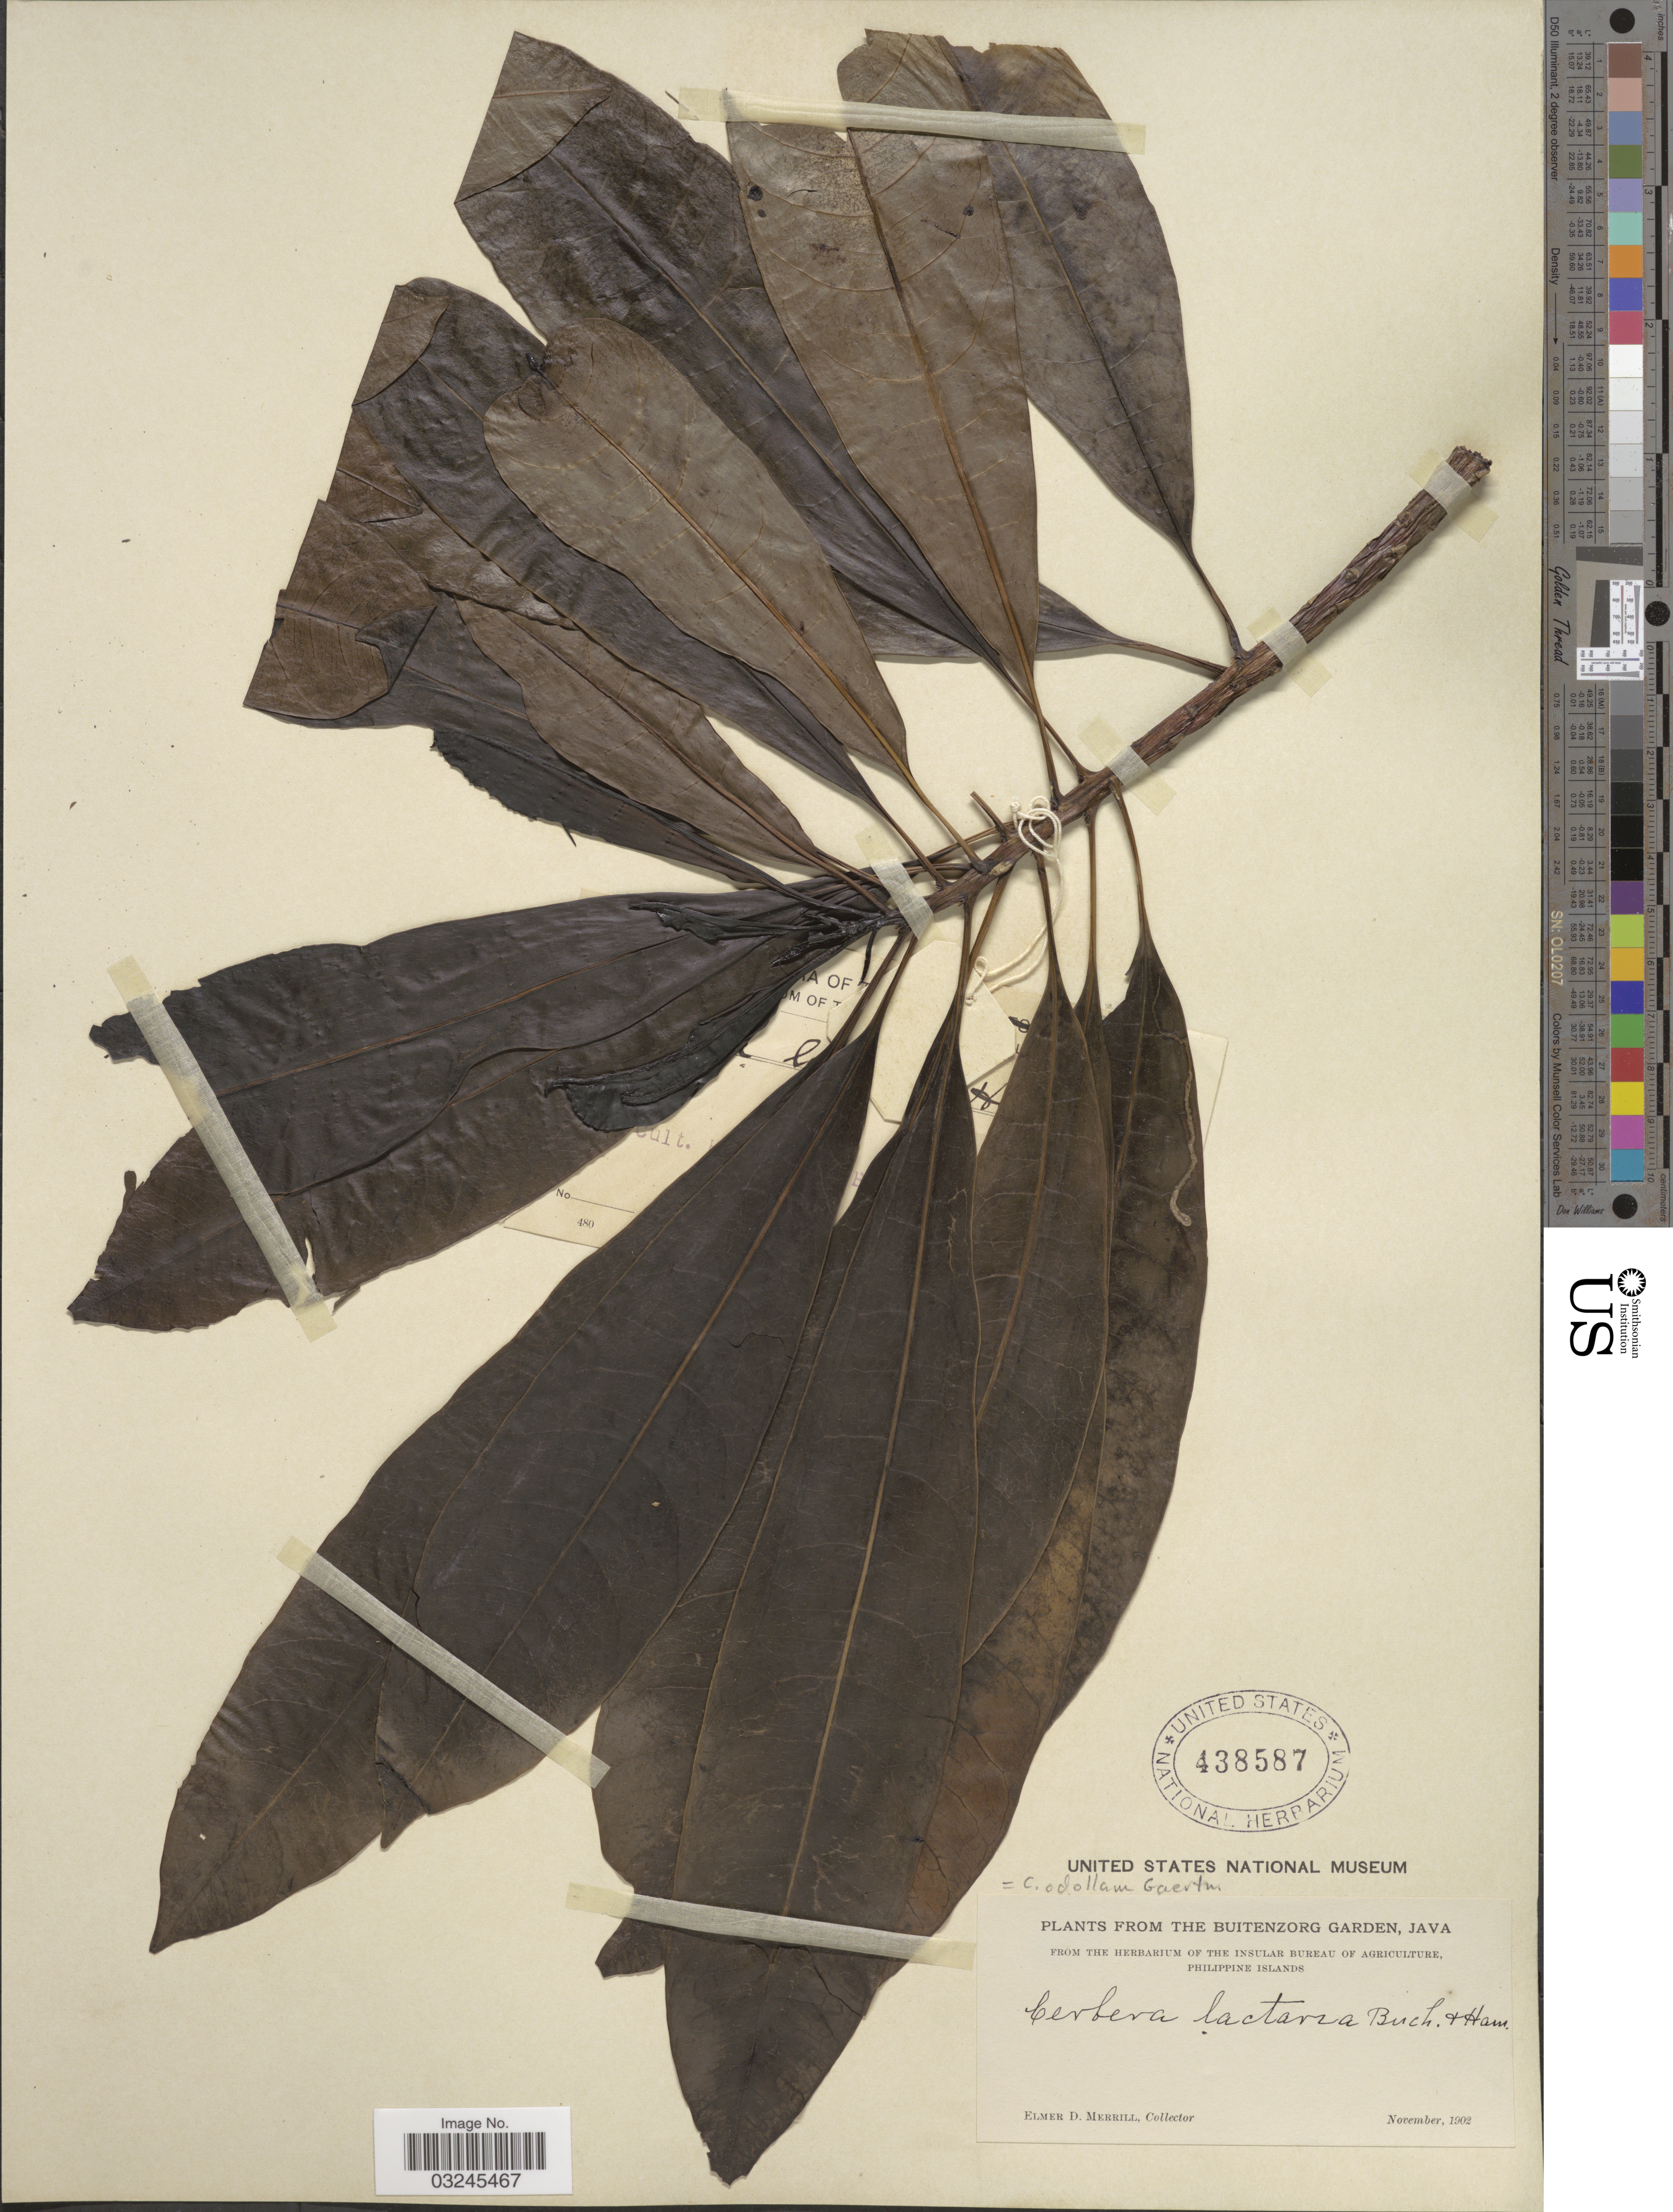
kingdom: Plantae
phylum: Tracheophyta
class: Magnoliopsida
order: Gentianales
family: Apocynaceae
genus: Cerbera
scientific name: Cerbera odollam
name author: Gaertn.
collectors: E. D. Merrill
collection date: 1902-11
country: Indonesia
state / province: Java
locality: The Buitenzorg Garden.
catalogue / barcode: US 438587